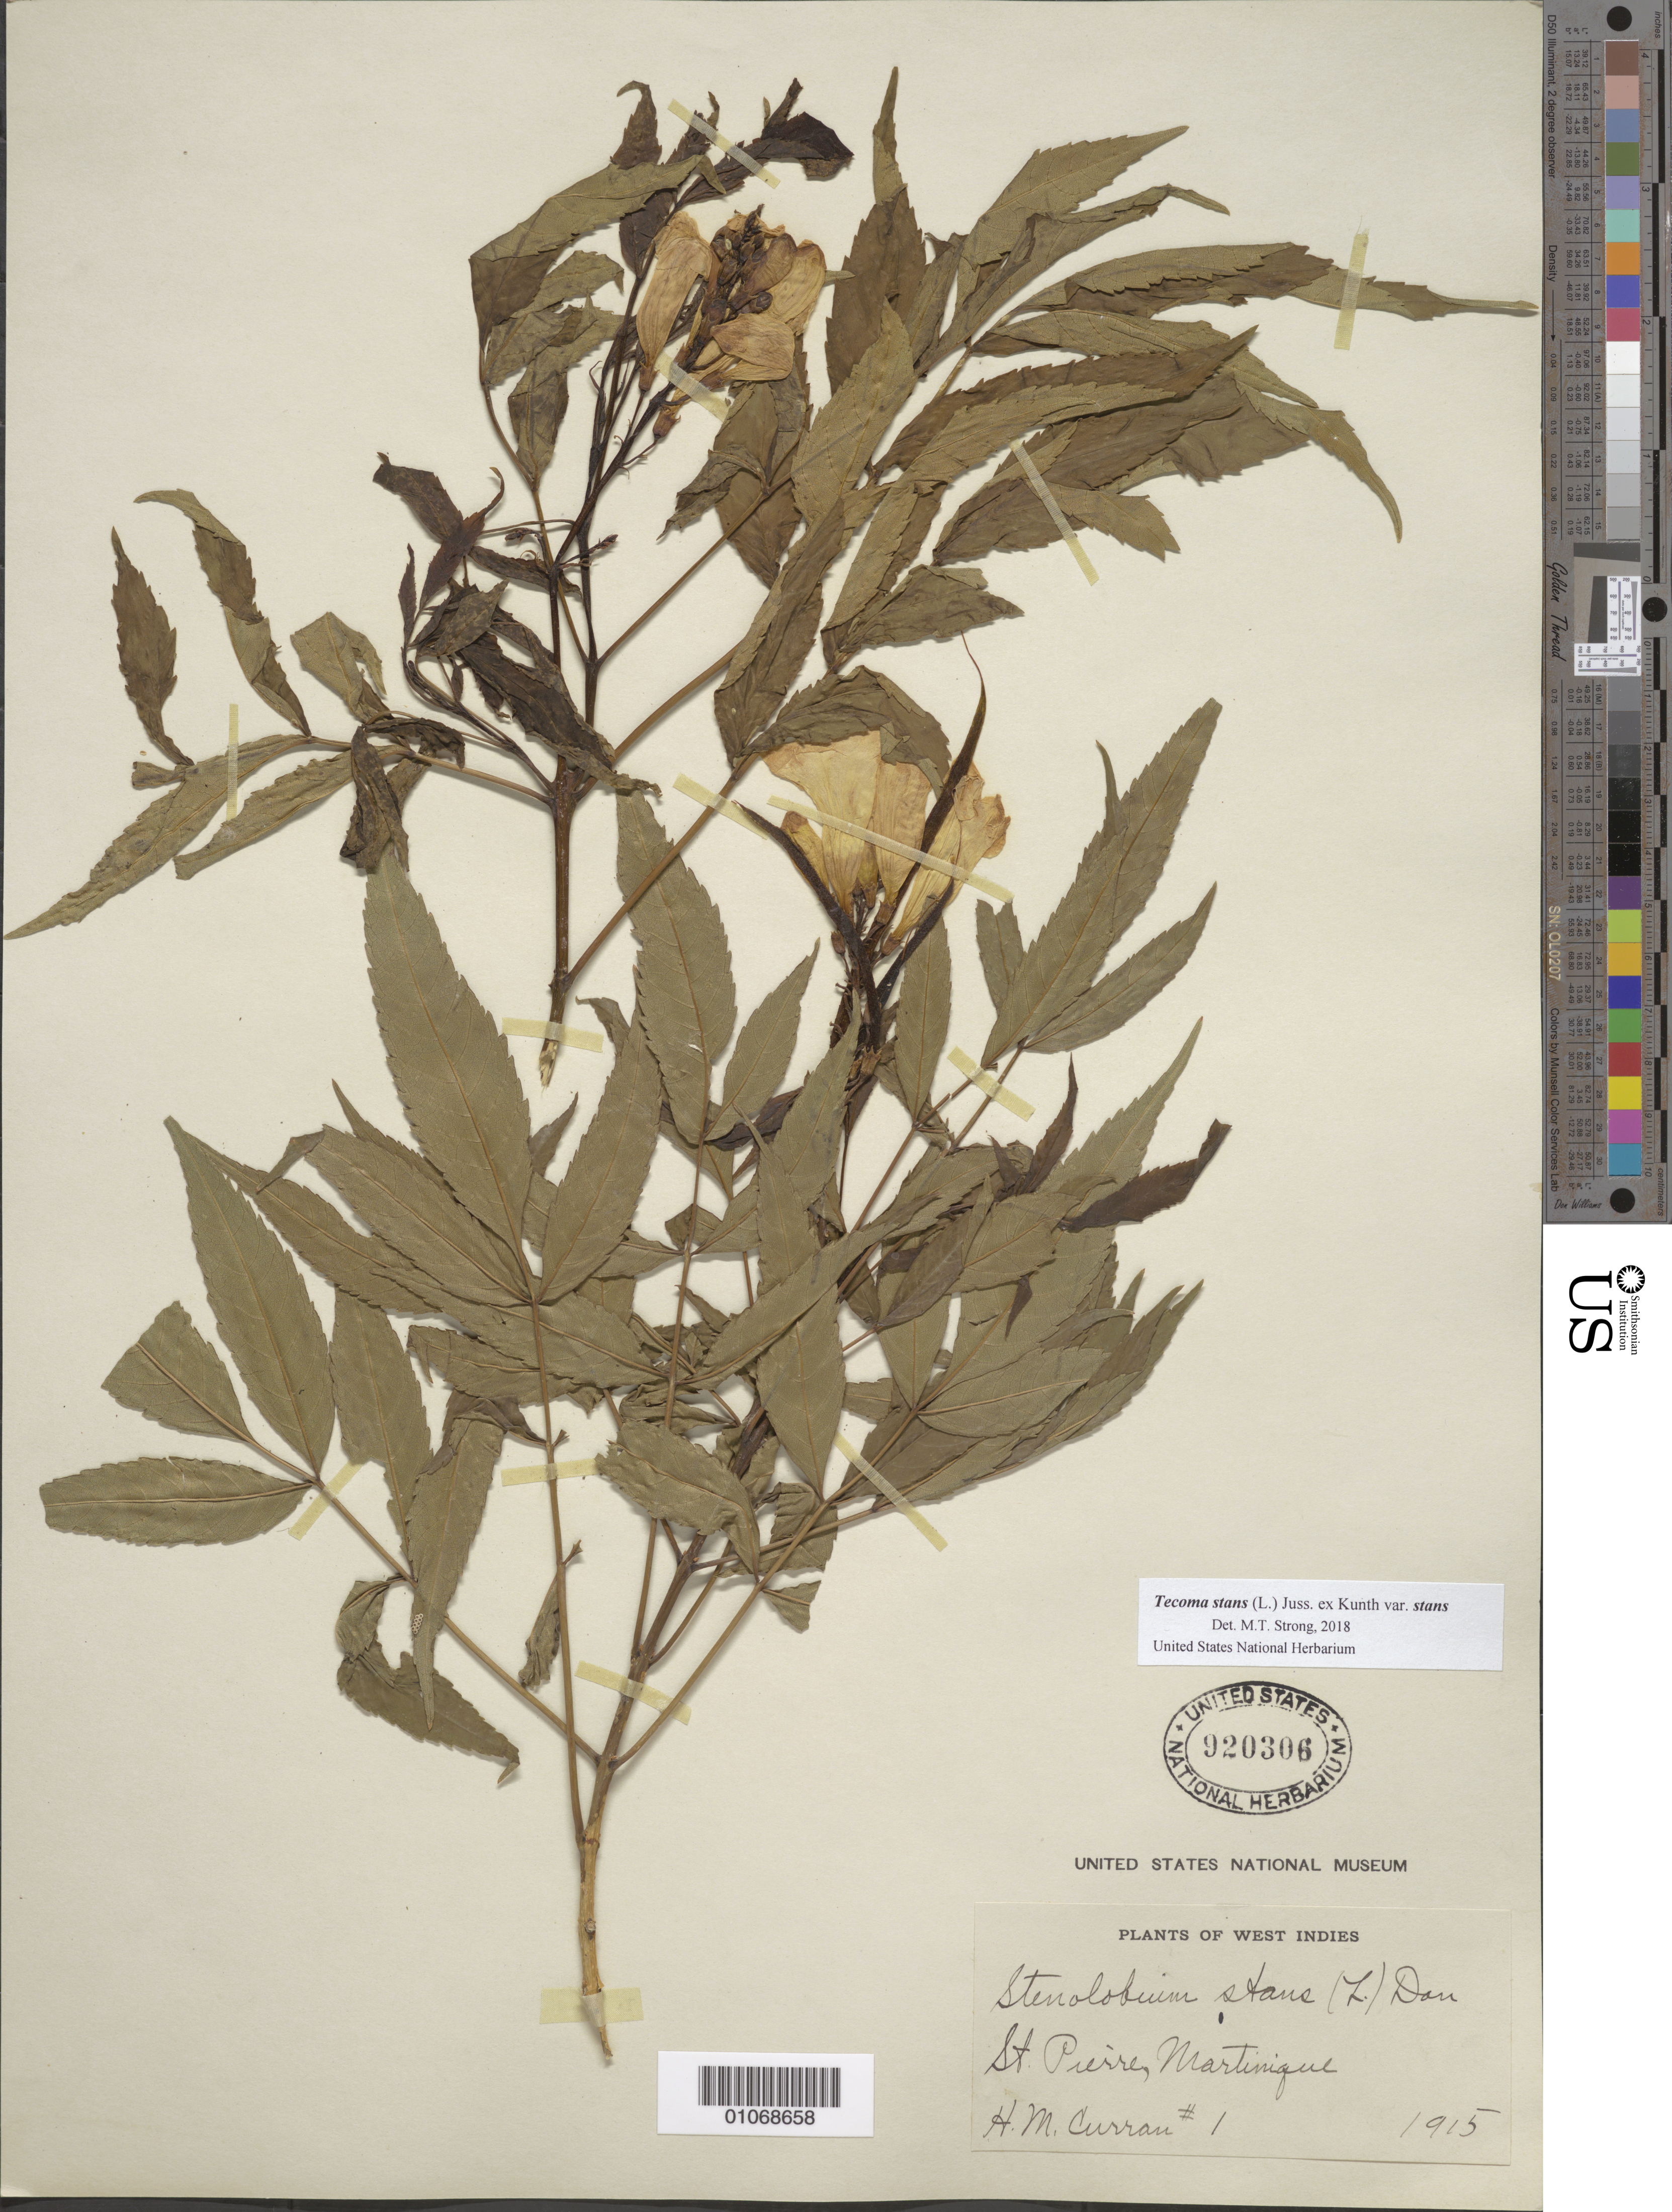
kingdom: Plantae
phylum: Tracheophyta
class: Magnoliopsida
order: Lamiales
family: Bignoniaceae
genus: Tecoma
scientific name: Tecoma stans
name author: (L.) Juss. ex Kunth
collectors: H. M. Curran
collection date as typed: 01 Jan 1915 to 31 Dec 1915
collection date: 1915-01-01/1915-12-31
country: Martinique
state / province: Saint-Pierre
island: Martinique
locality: St. Pierre.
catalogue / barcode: US 920306